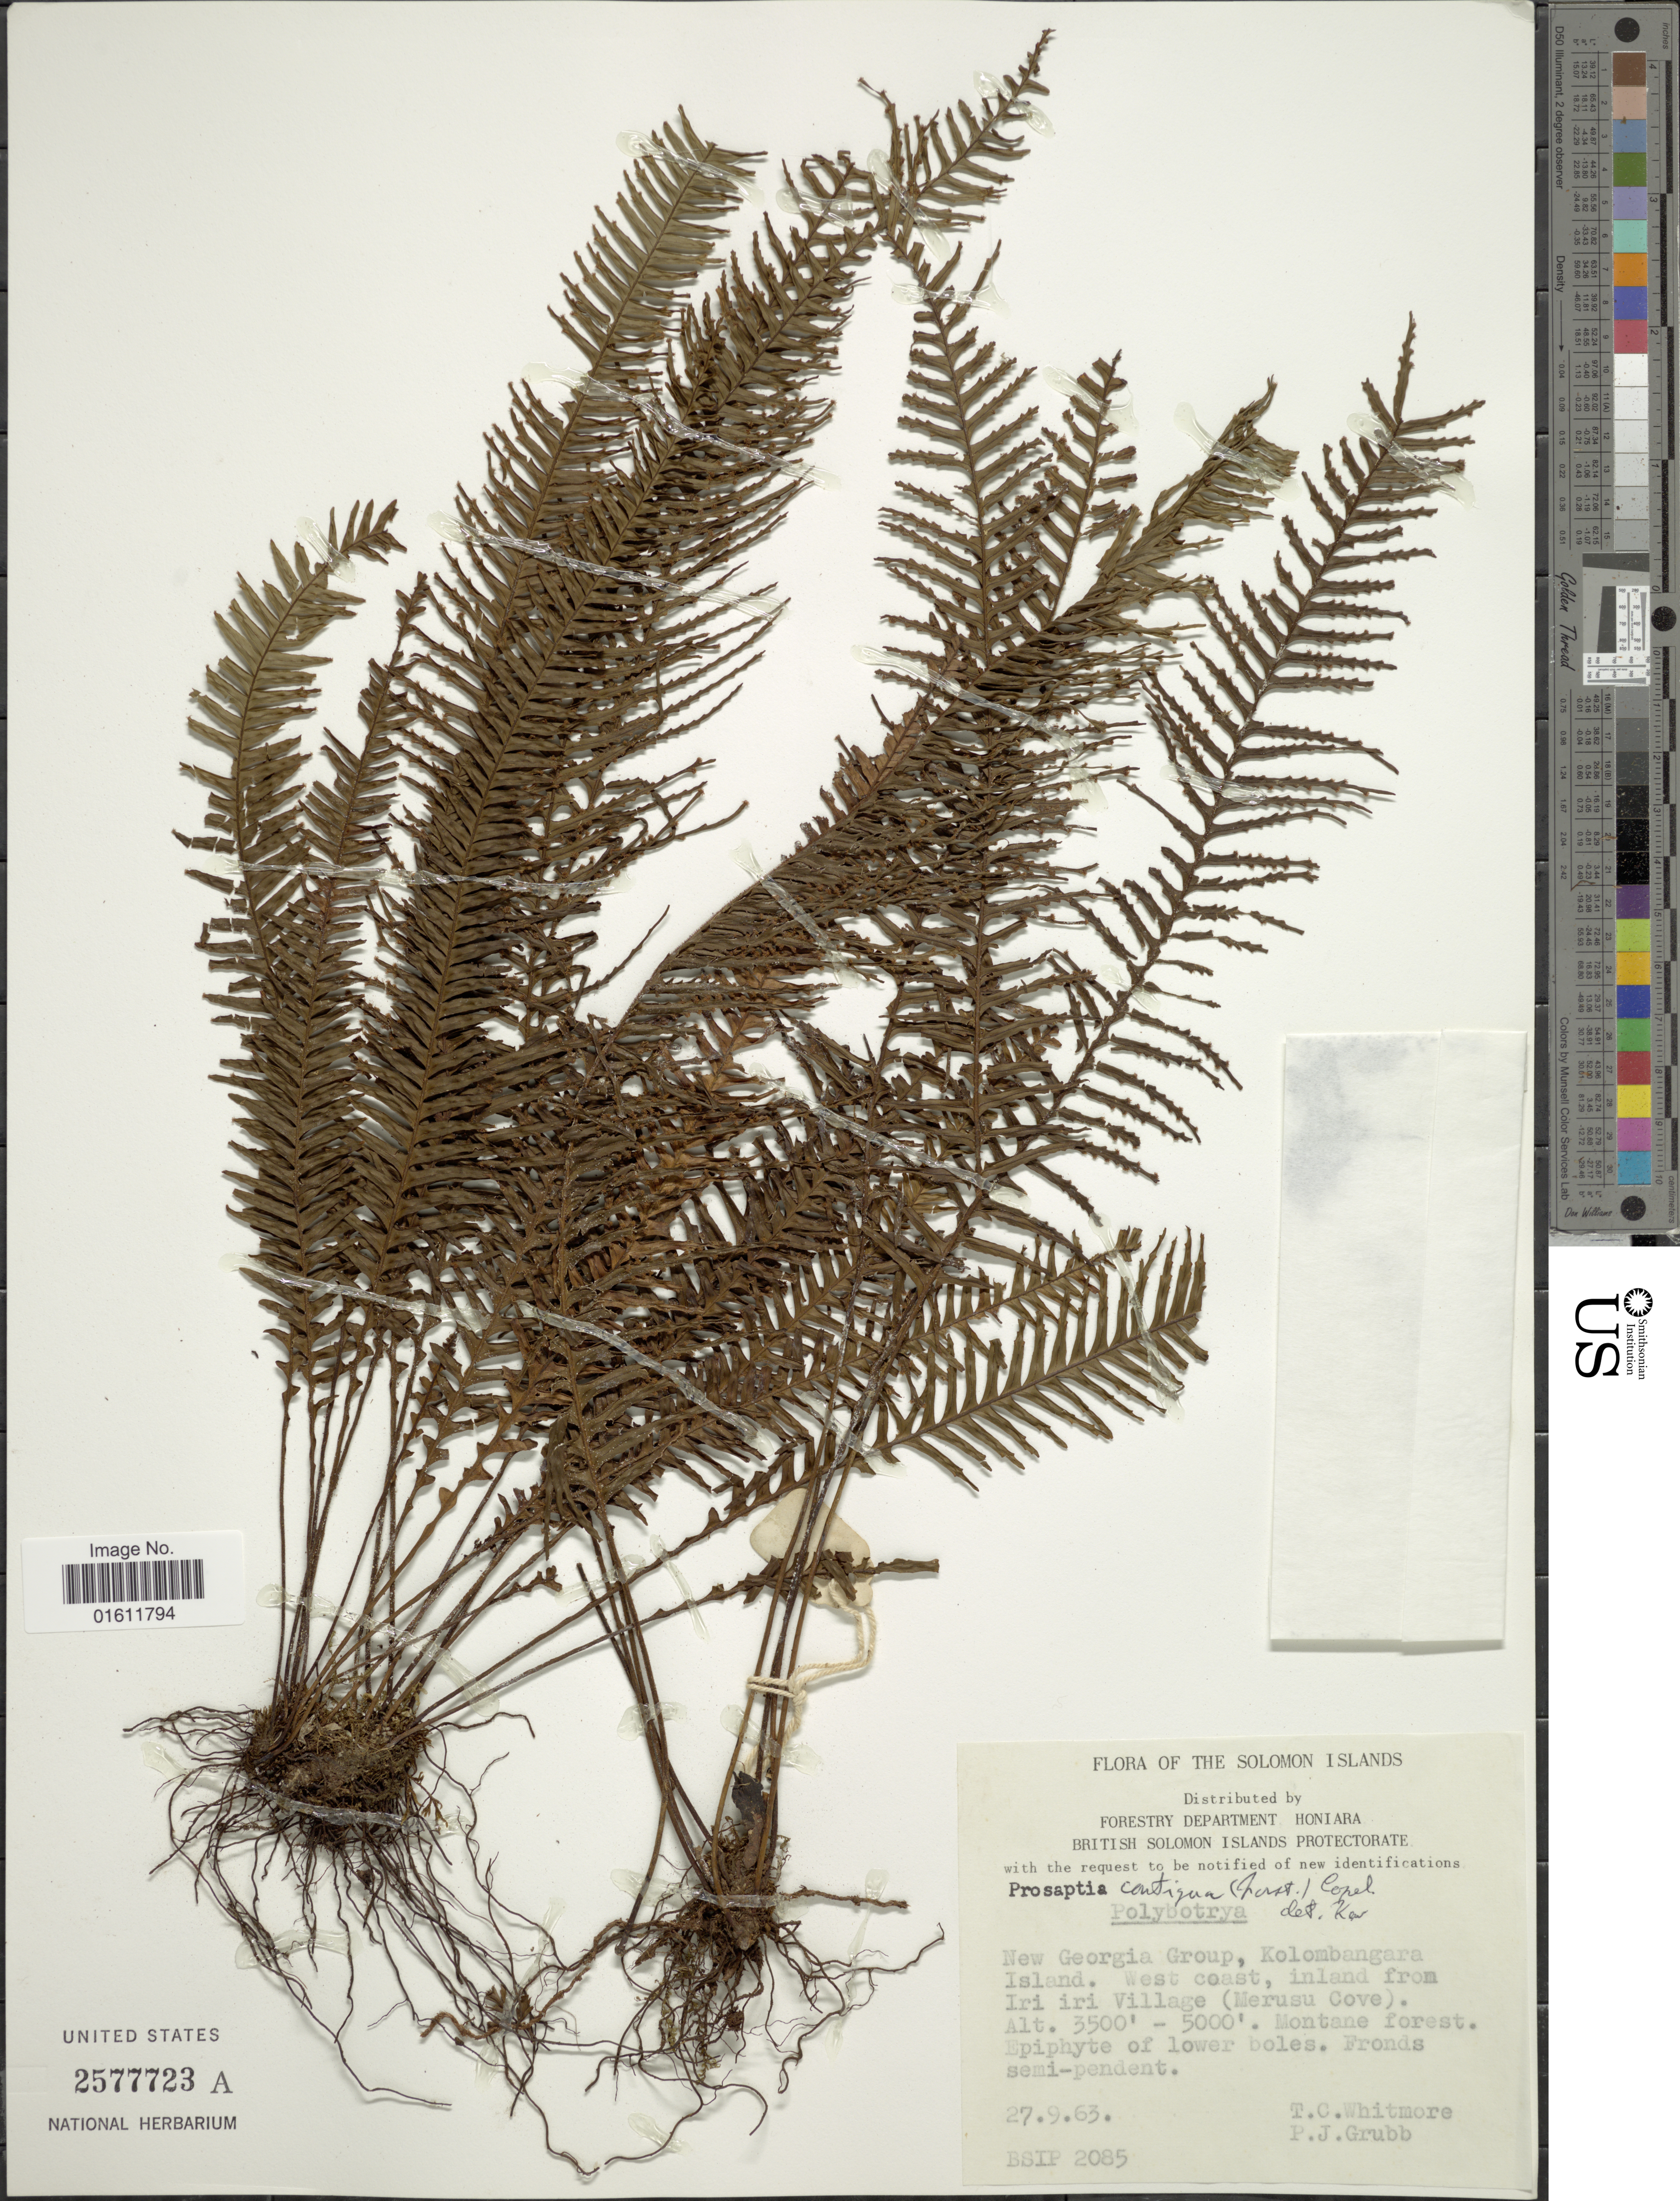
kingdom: Plantae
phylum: Tracheophyta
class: Polypodiopsida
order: Polypodiales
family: Polypodiaceae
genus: Prosaptia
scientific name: Prosaptia contigua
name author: (G. Forst.) Presl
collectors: T. C. Whitmore & P. J. Grubb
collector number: BSIP 2085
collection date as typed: Transcribed d/m/y: 27/9/63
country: Solomon Islands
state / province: Solomon Islands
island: Kolombangara [Nduke]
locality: New Georgia Group, Kolombangara Island, west coast, inland from Iri iri Village (Merusu Cove).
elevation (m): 1067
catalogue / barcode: US 2577723A